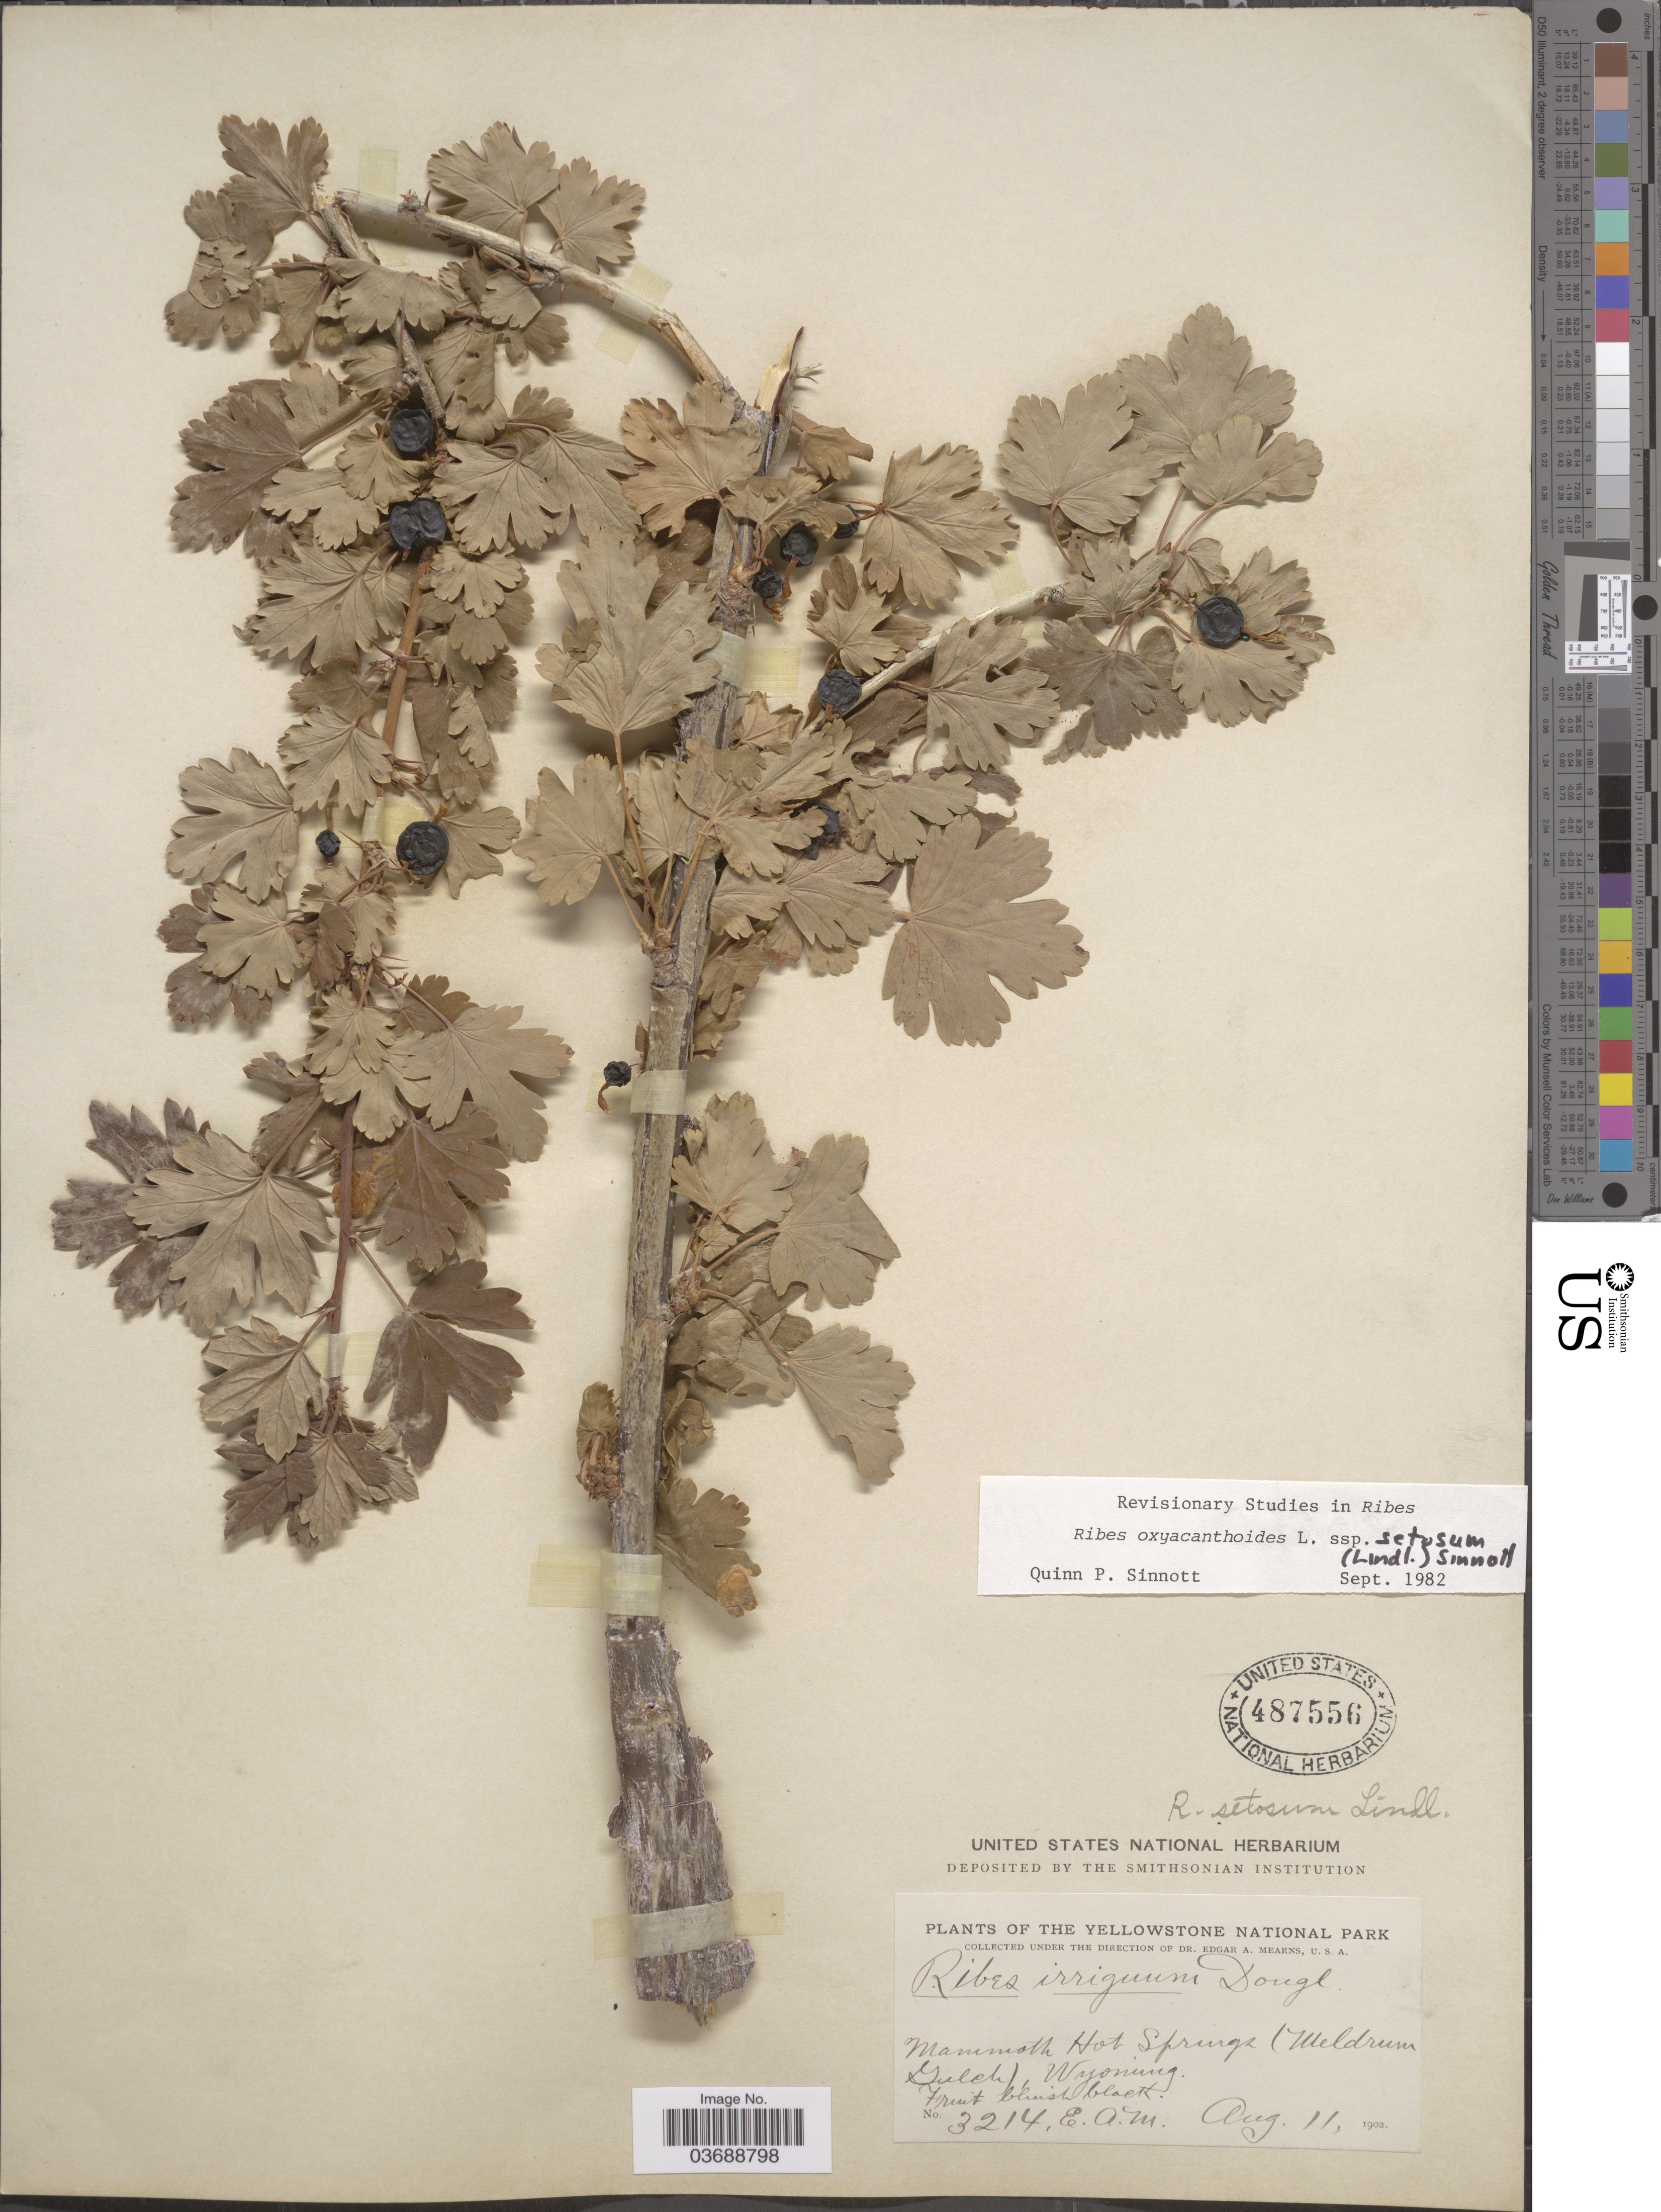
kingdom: Plantae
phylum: Tracheophyta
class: Magnoliopsida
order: Saxifragales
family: Grossulariaceae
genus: Ribes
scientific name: Ribes oxyacanthoides subsp. setosum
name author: (Lindl.) Q.P. Sinnott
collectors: E. A. Mearns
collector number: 3214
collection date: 1902-08-11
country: United States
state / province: Wyoming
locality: The Yellowstone National Park. Mammoth Hot Springs (Meldrum Gulch).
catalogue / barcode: US 487556